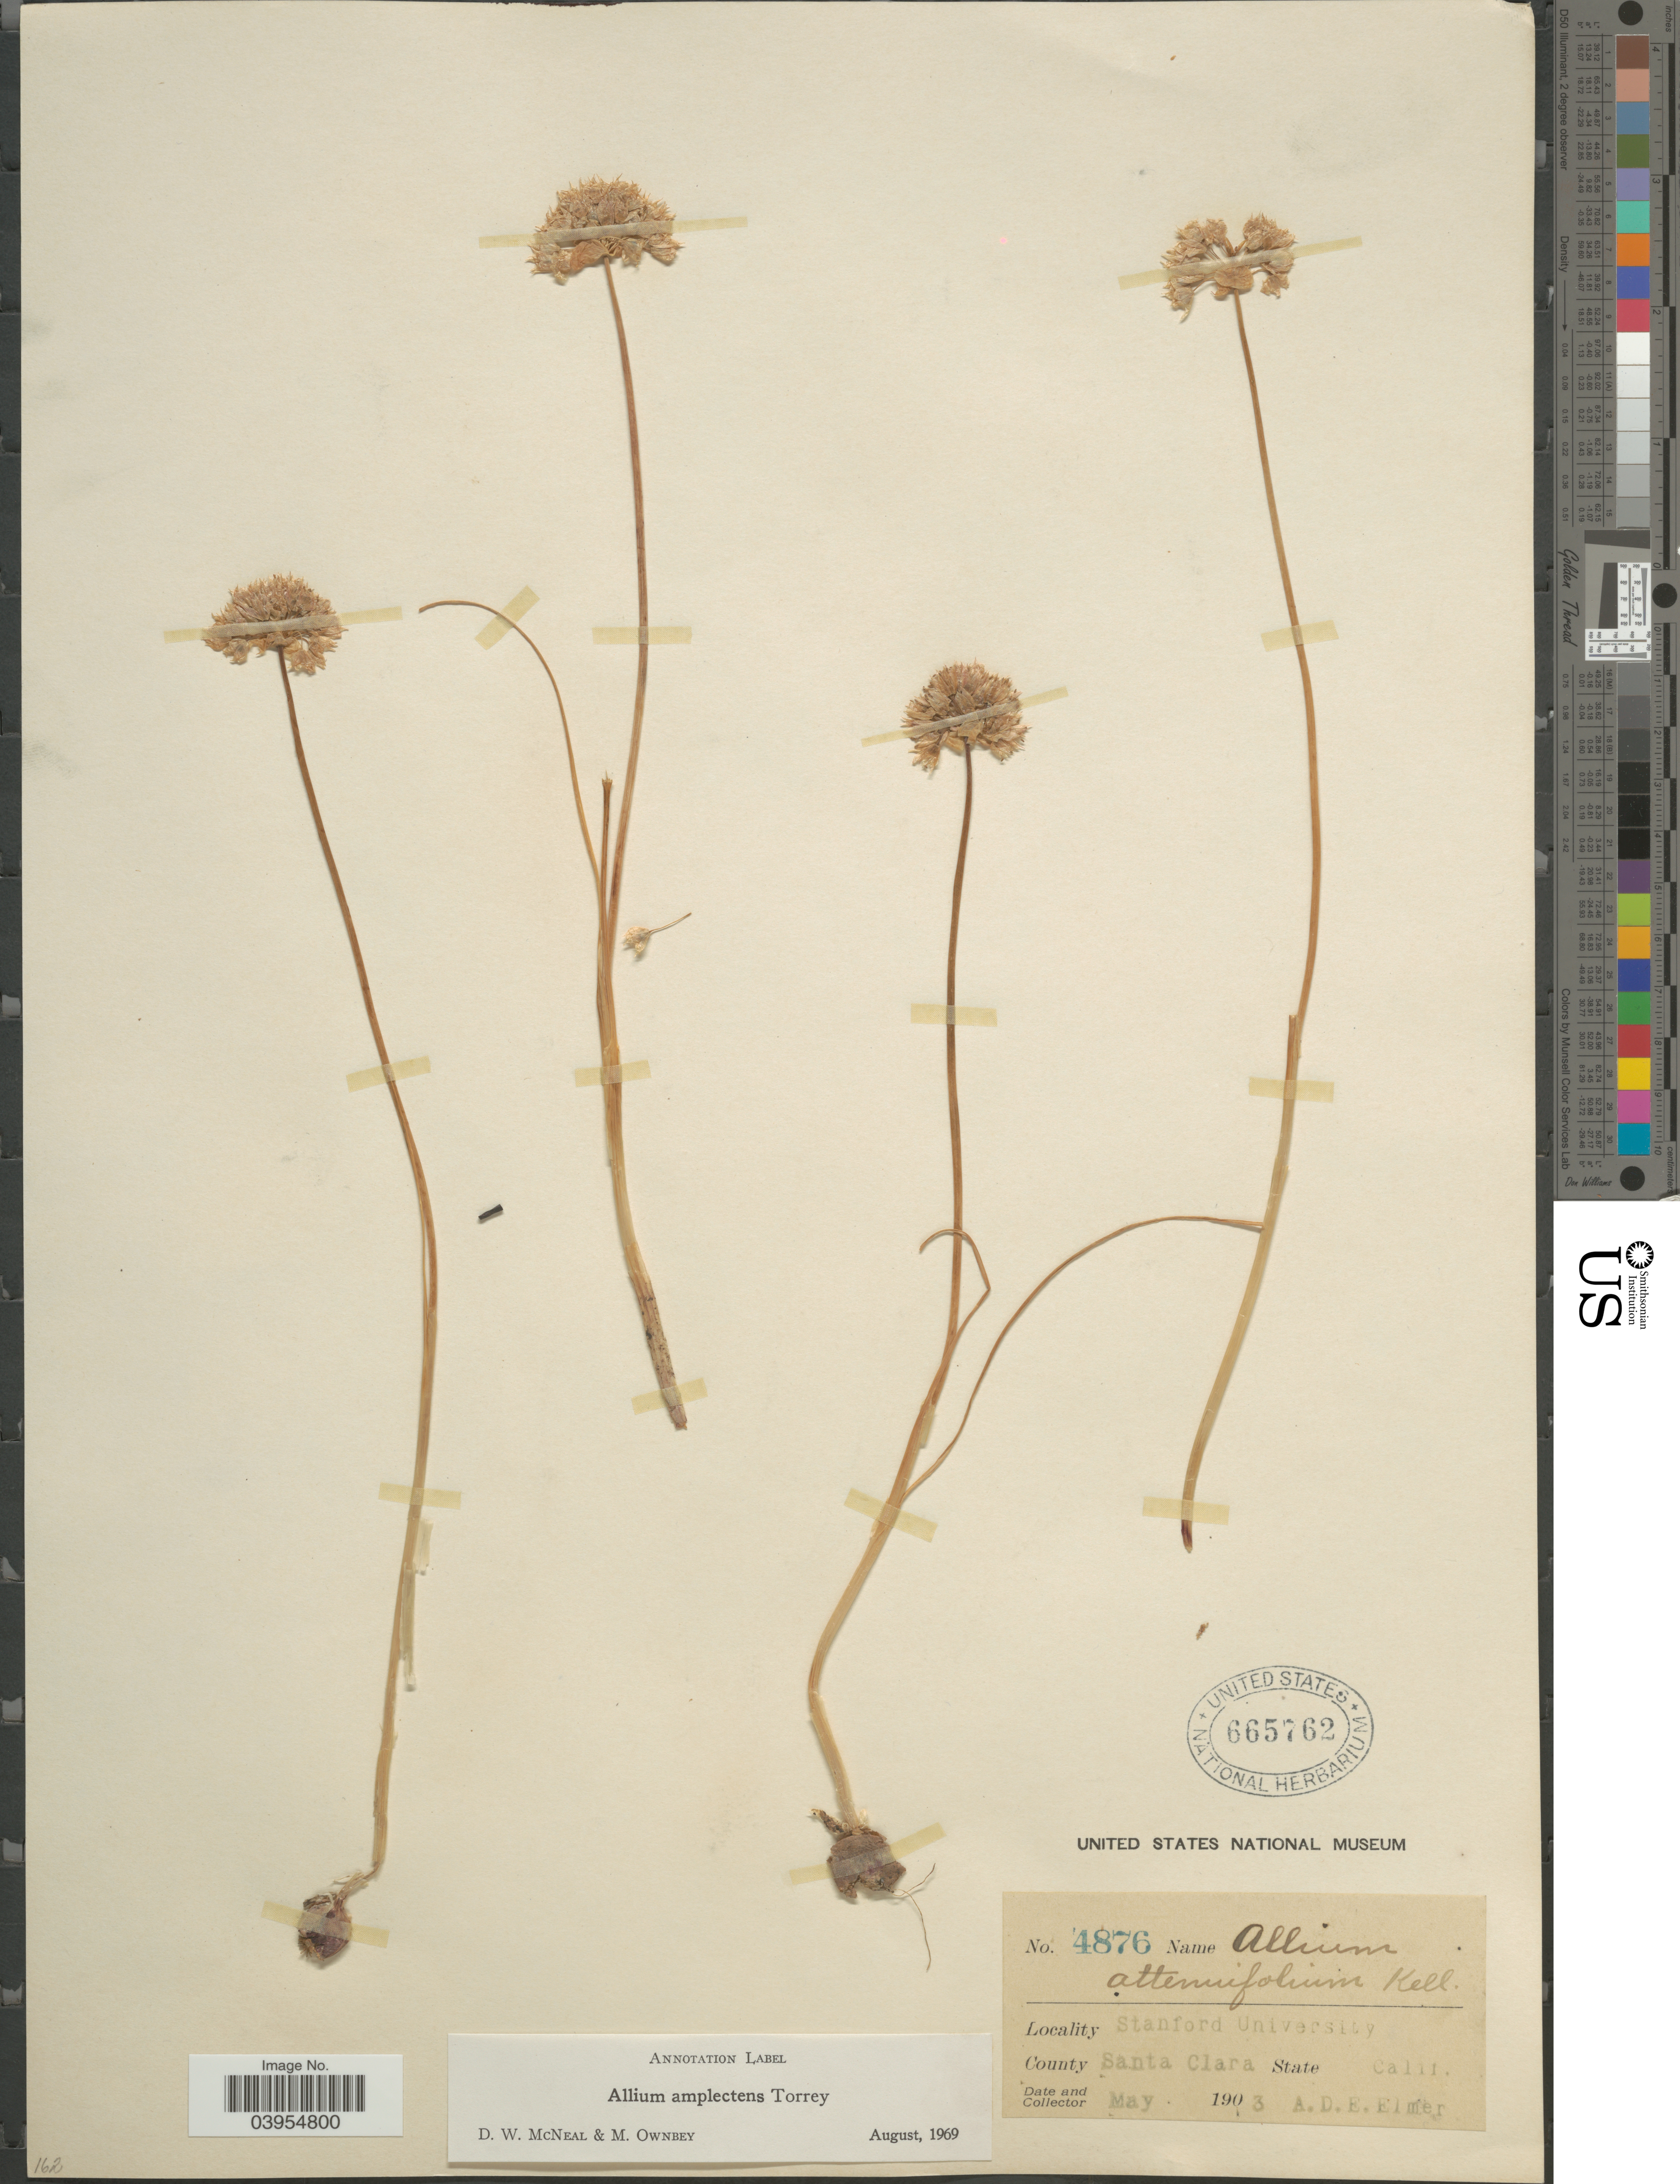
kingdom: Plantae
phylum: Tracheophyta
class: Liliopsida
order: Asparagales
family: Amaryllidaceae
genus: Allium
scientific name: Allium amplectens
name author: Torr.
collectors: A. D. E. Elmer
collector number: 4876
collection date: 1903-05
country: United States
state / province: California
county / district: Santa Clara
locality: Stanford University. County Santa Clara.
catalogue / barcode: US 665762